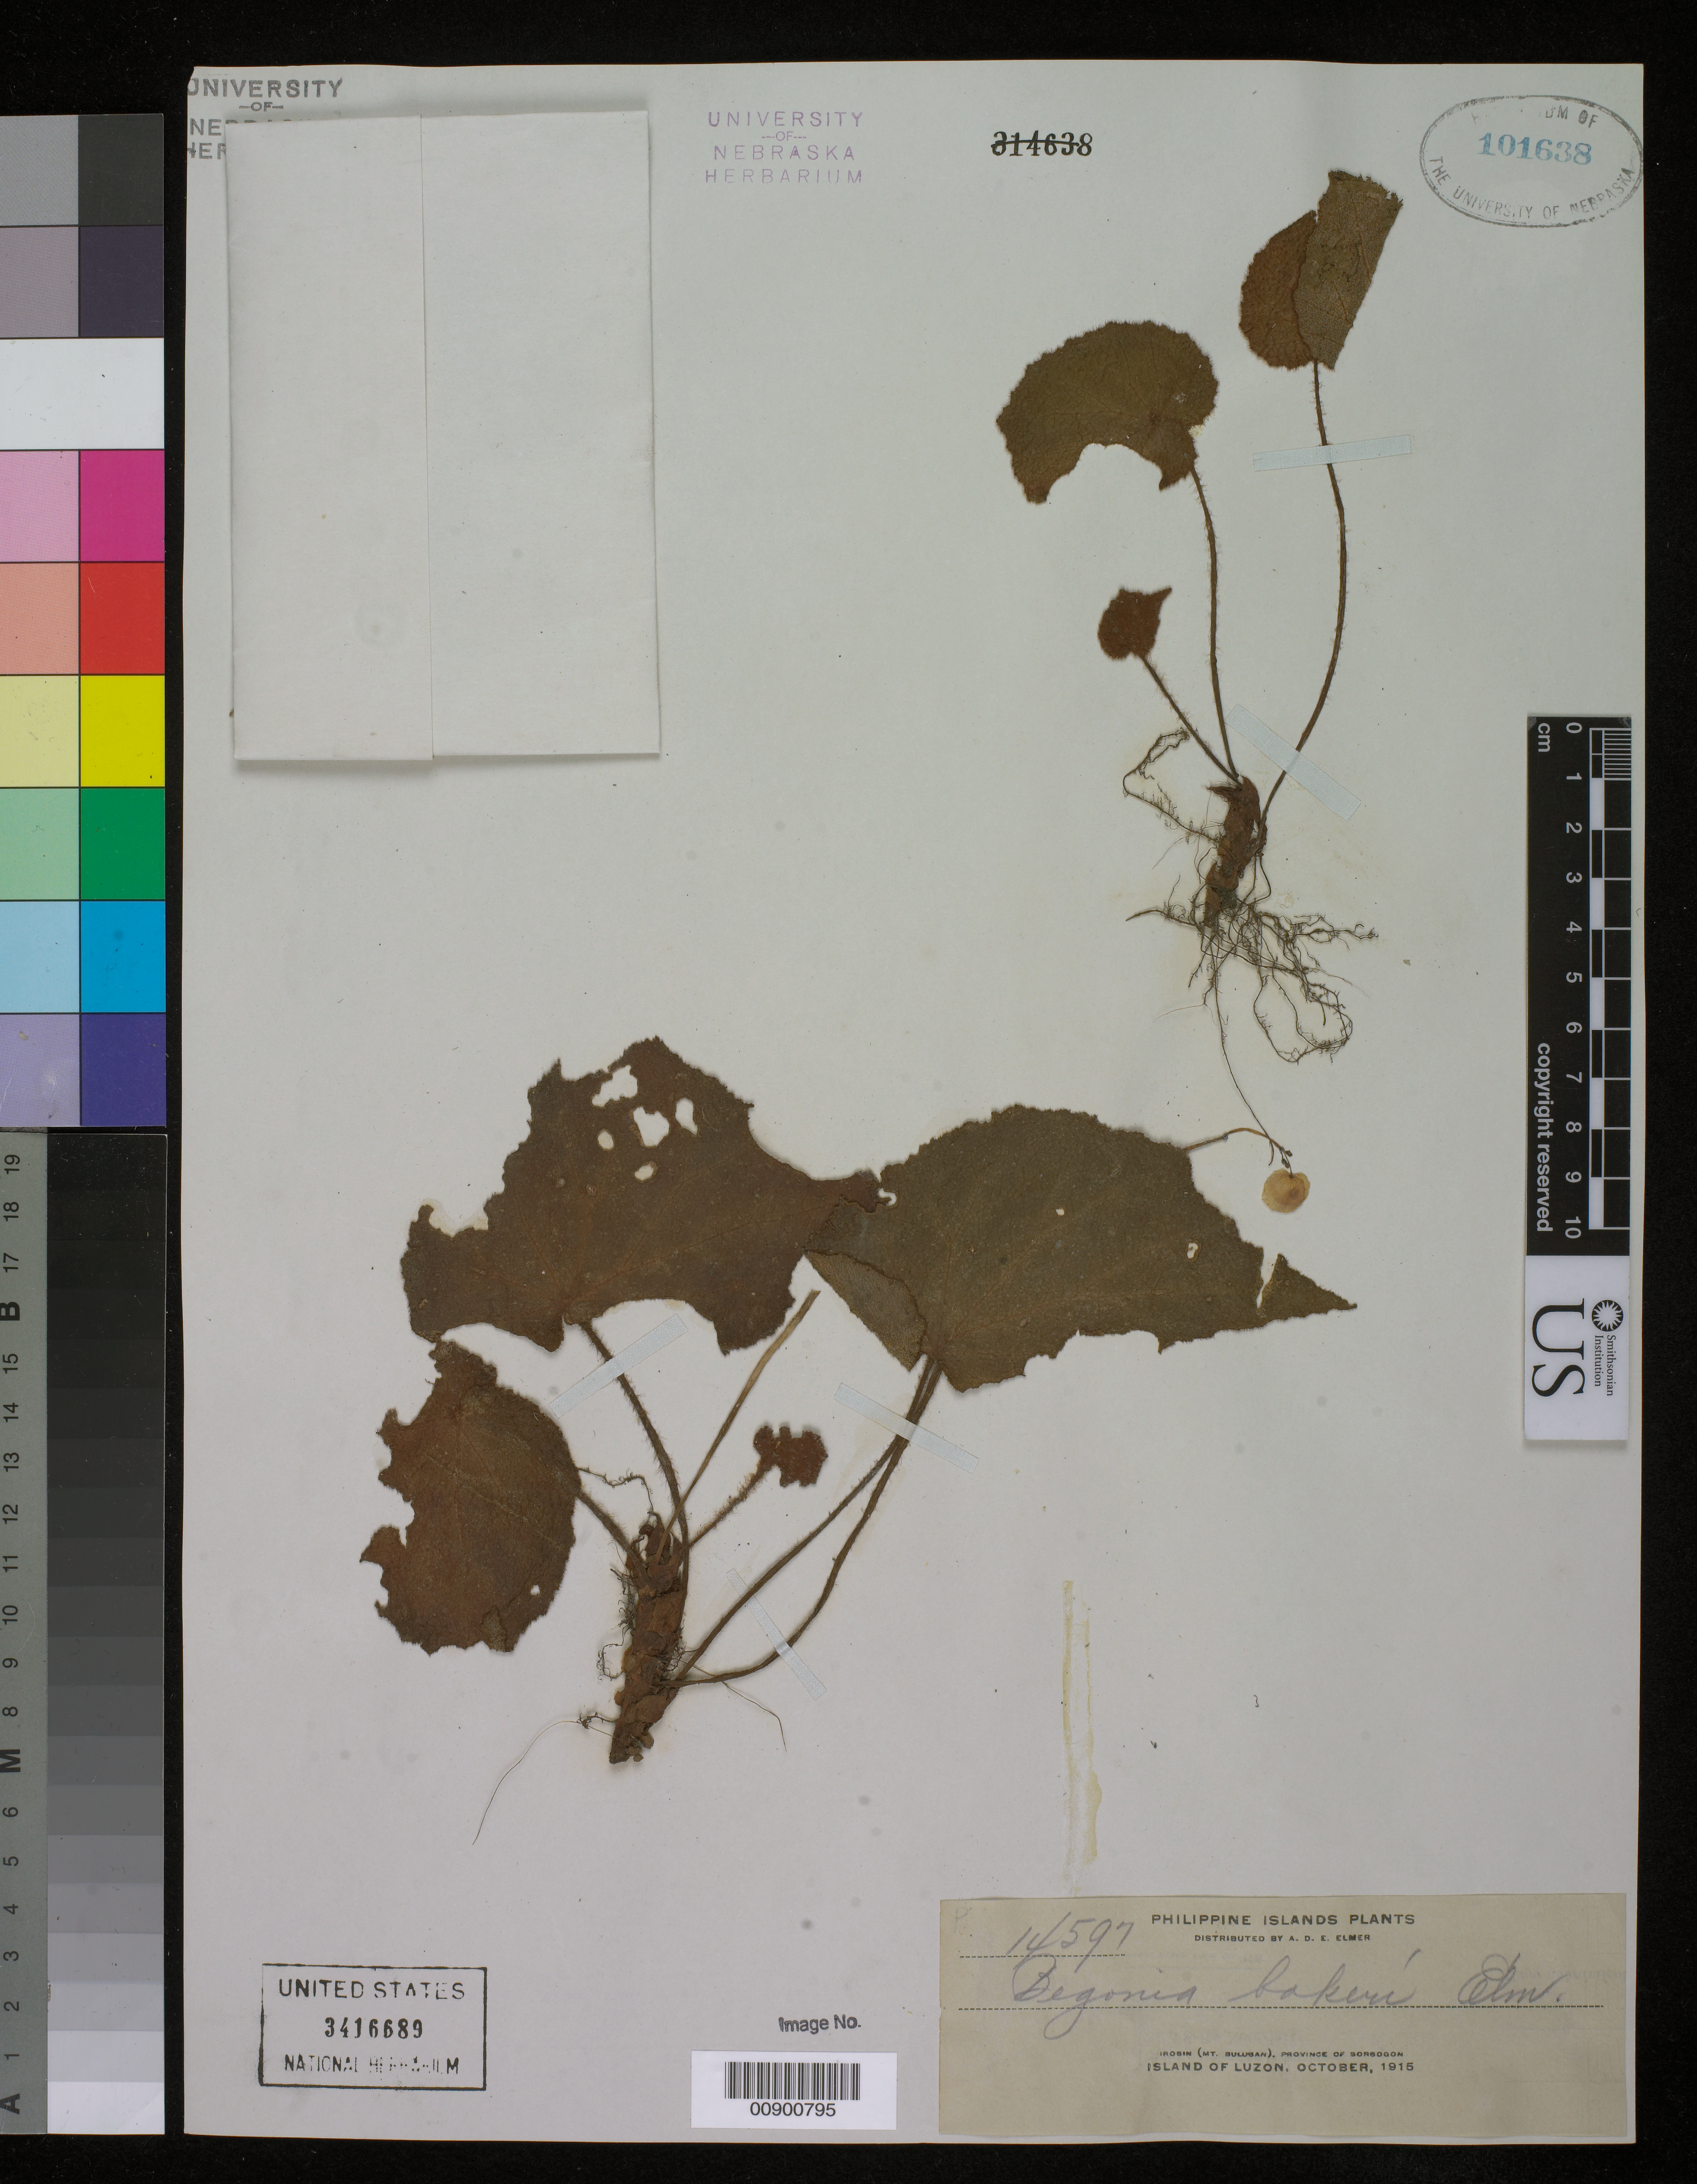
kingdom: Plantae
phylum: Tracheophyta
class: Magnoliopsida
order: Cucurbitales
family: Begoniaceae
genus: Begonia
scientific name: Begonia bakeri Elmer, nom. inval.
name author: Elmer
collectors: A. D. E. Elmer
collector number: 14597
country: Philippines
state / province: Bicol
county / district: Sorsogon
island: Luzon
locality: Irosin, Mt. Bulusan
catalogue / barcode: US 3416689